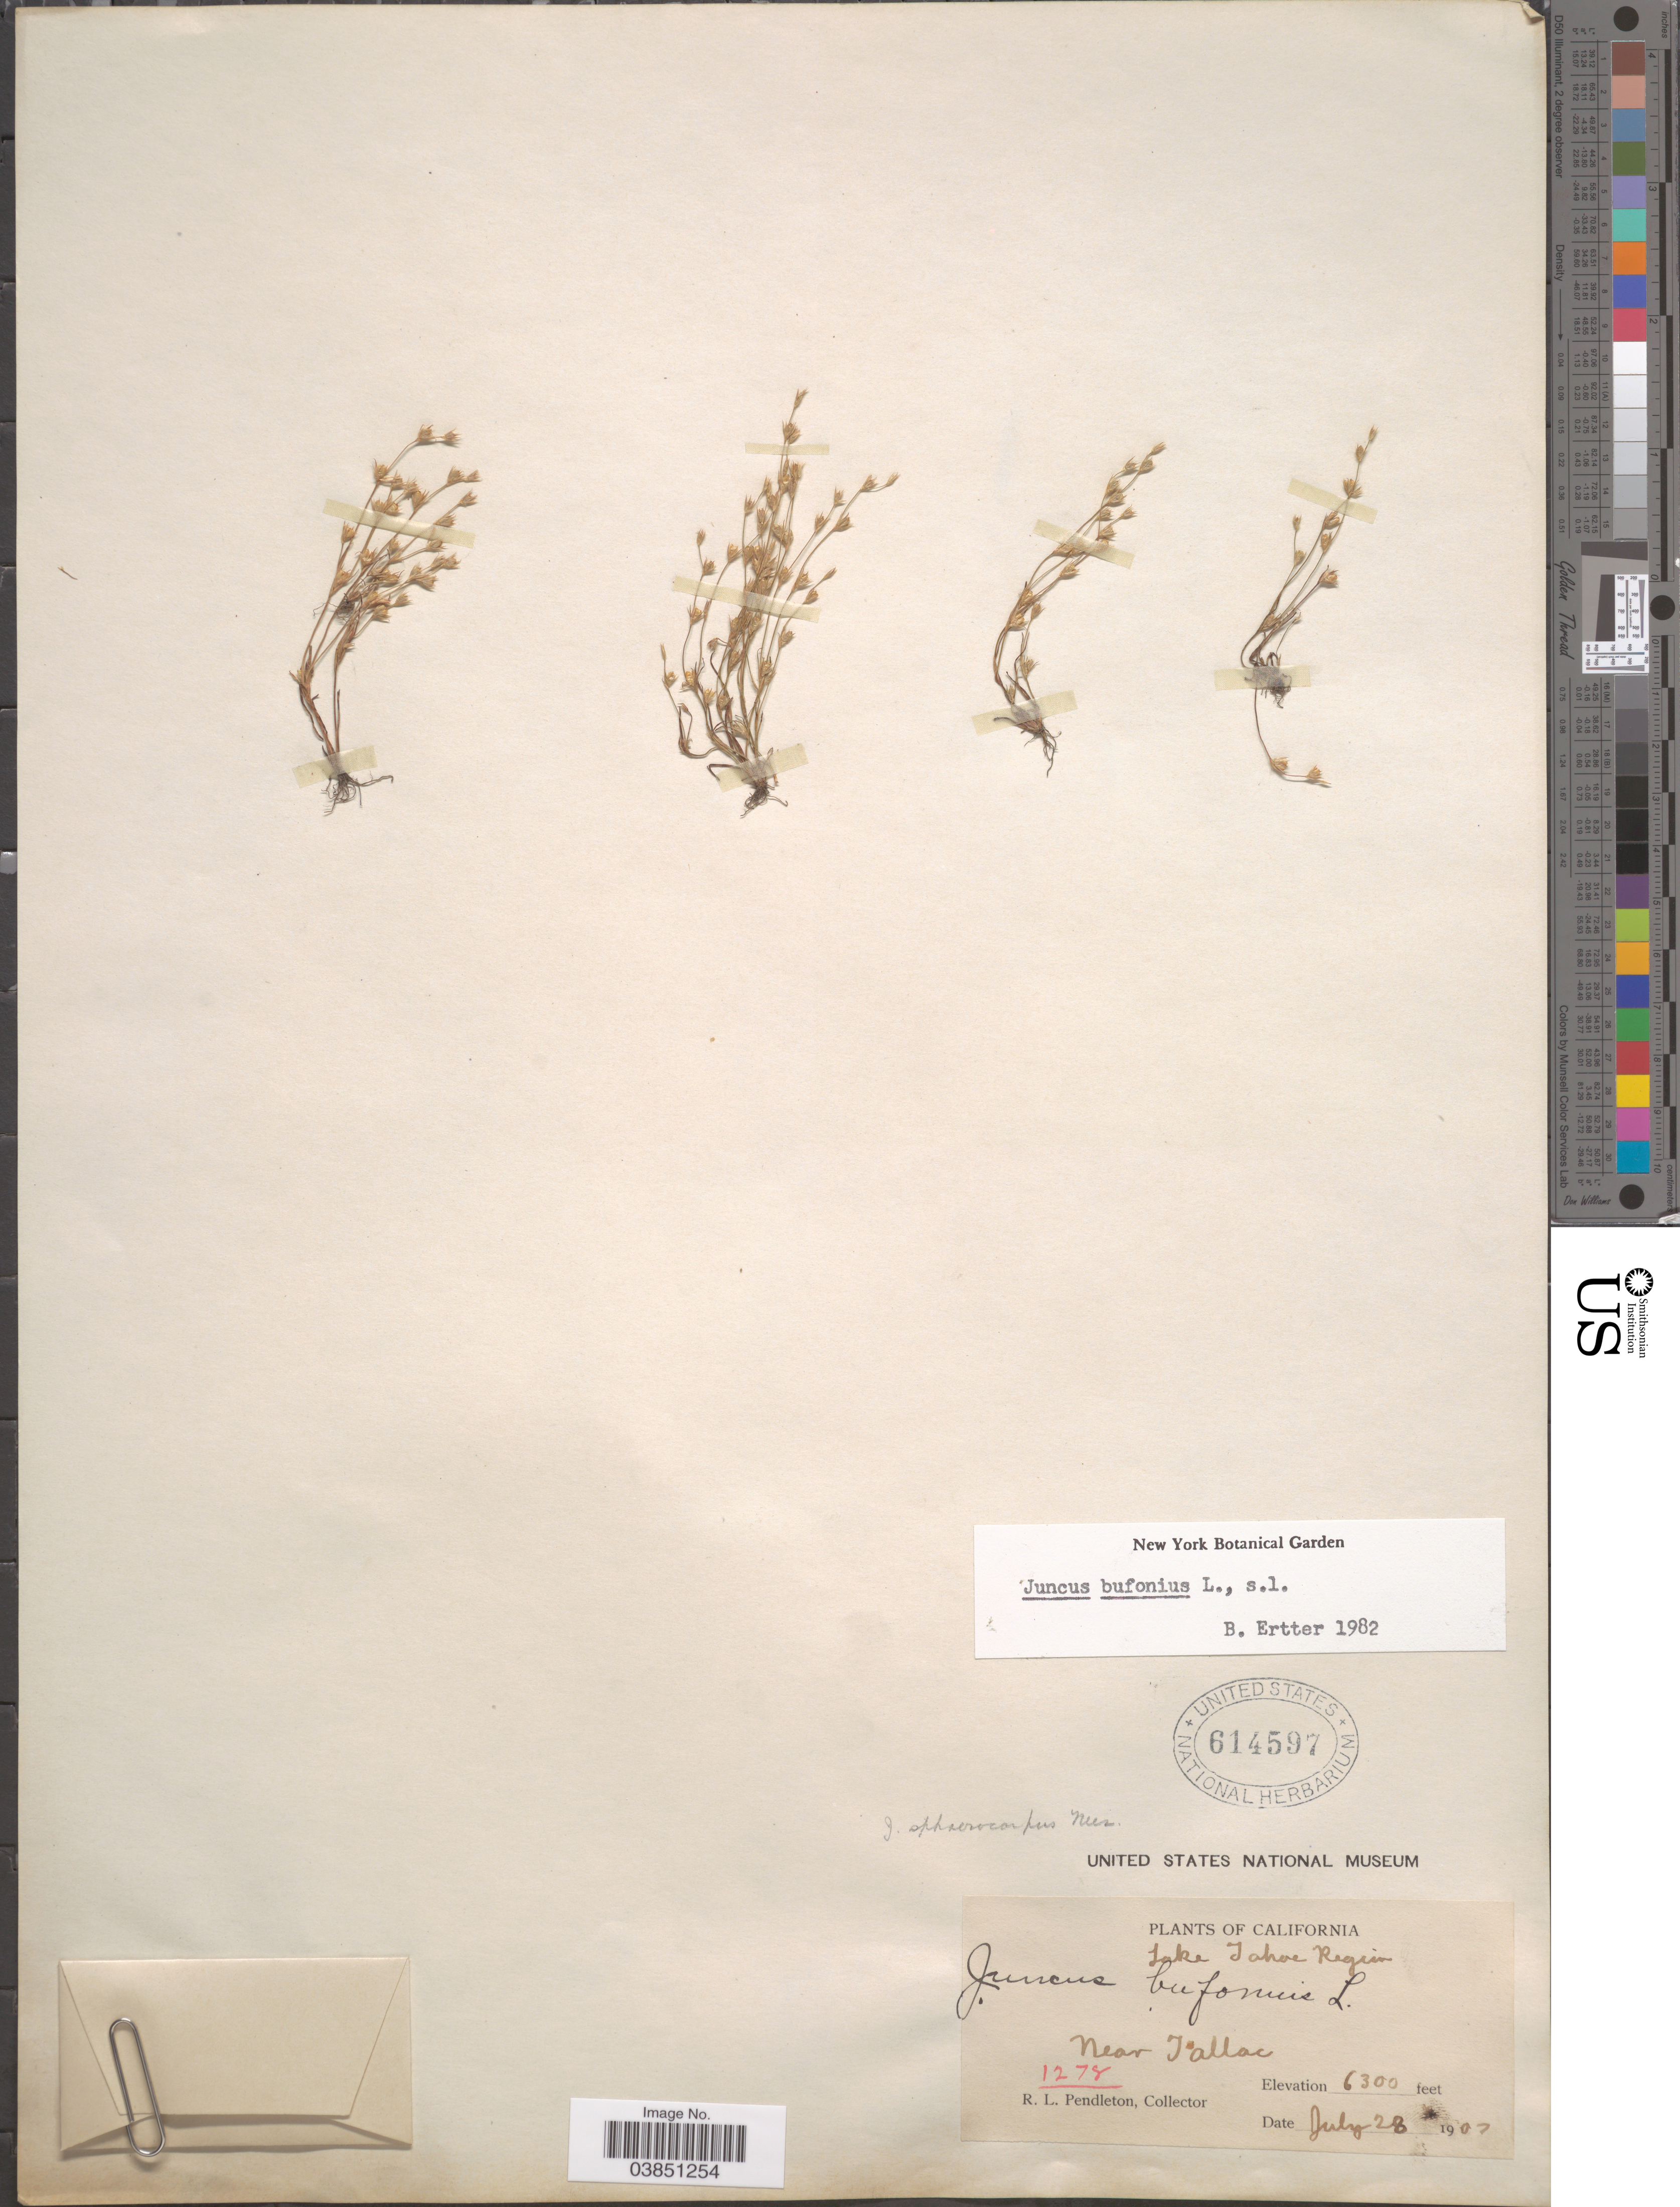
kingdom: Plantae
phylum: Tracheophyta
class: Liliopsida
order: Poales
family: Juncaceae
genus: Juncus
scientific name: Juncus bufonius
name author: L.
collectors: R. Pendleton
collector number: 1278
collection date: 1907-07-28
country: United States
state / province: California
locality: Lake Tahoe Region. Near Lallac.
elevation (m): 1920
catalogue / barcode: US 614597